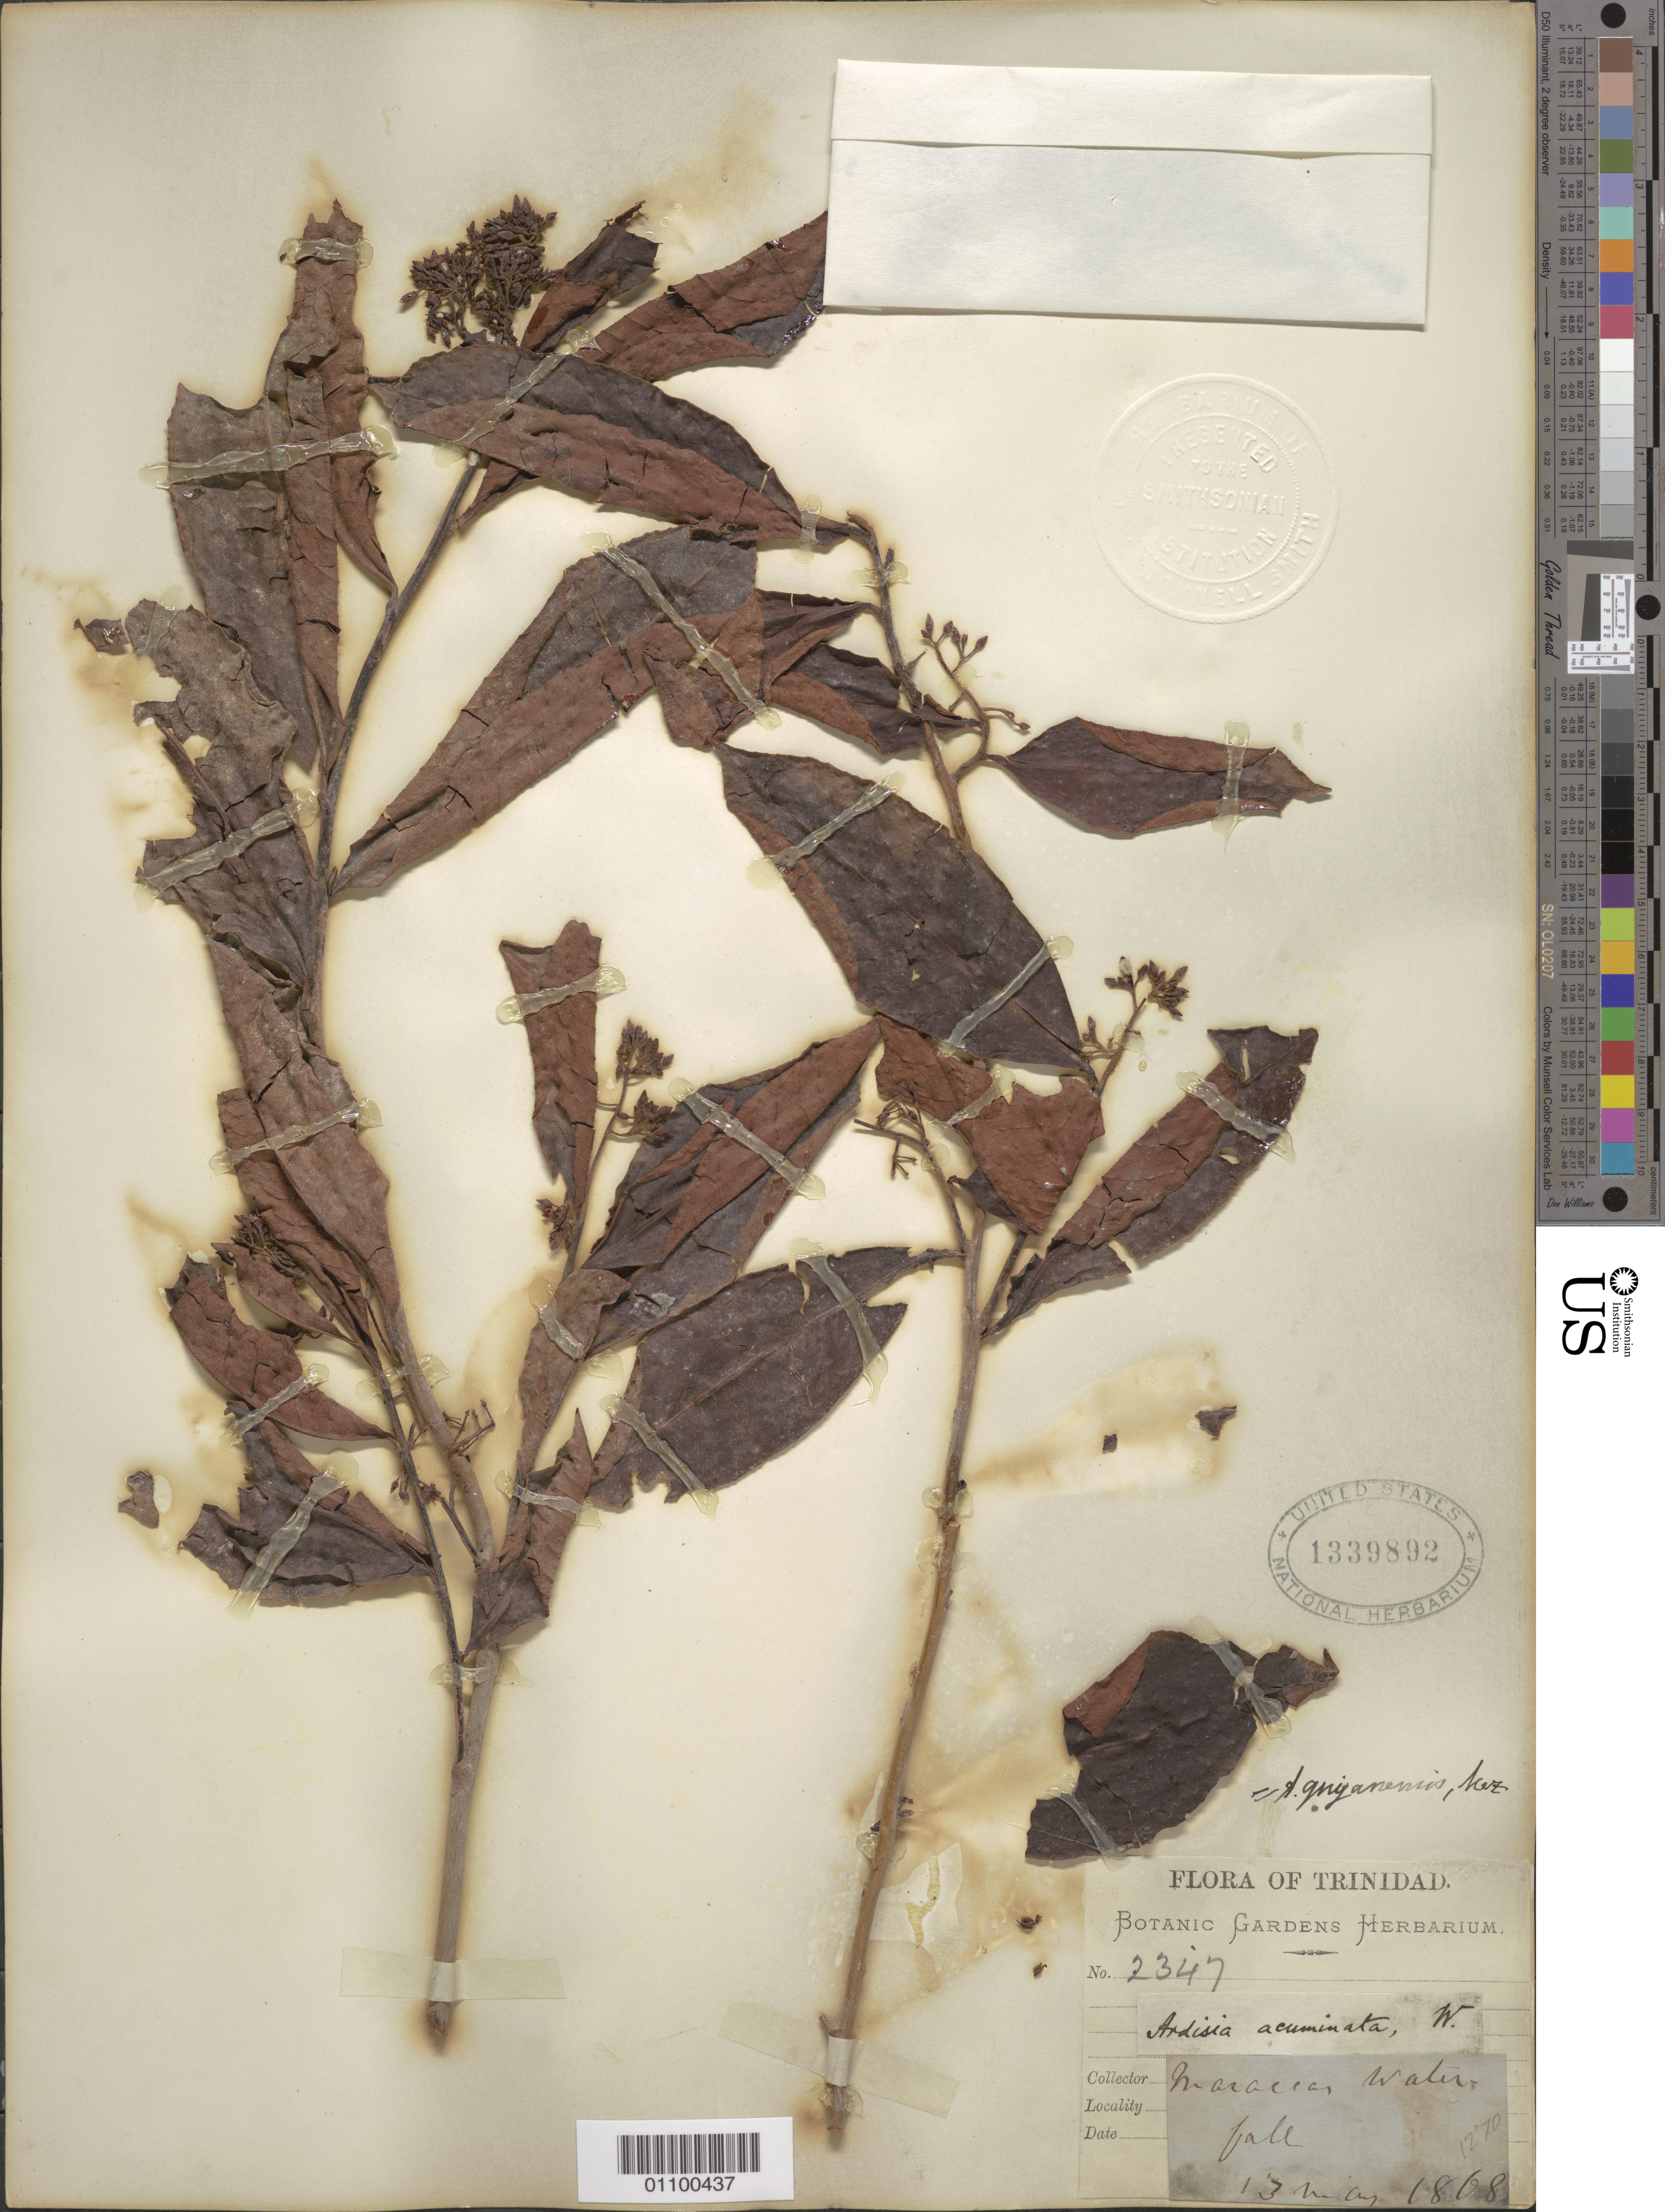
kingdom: Plantae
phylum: Tracheophyta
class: Magnoliopsida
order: Ericales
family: Primulaceae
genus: Ardisia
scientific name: Ardisia guianensis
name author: (Aubl.) Mez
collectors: H. F. A. von Eggers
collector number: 2347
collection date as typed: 13 May 1868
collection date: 1868-05-13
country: Trinidad and Tobago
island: Trinidad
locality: Maracas Waterfall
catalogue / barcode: US 1339892